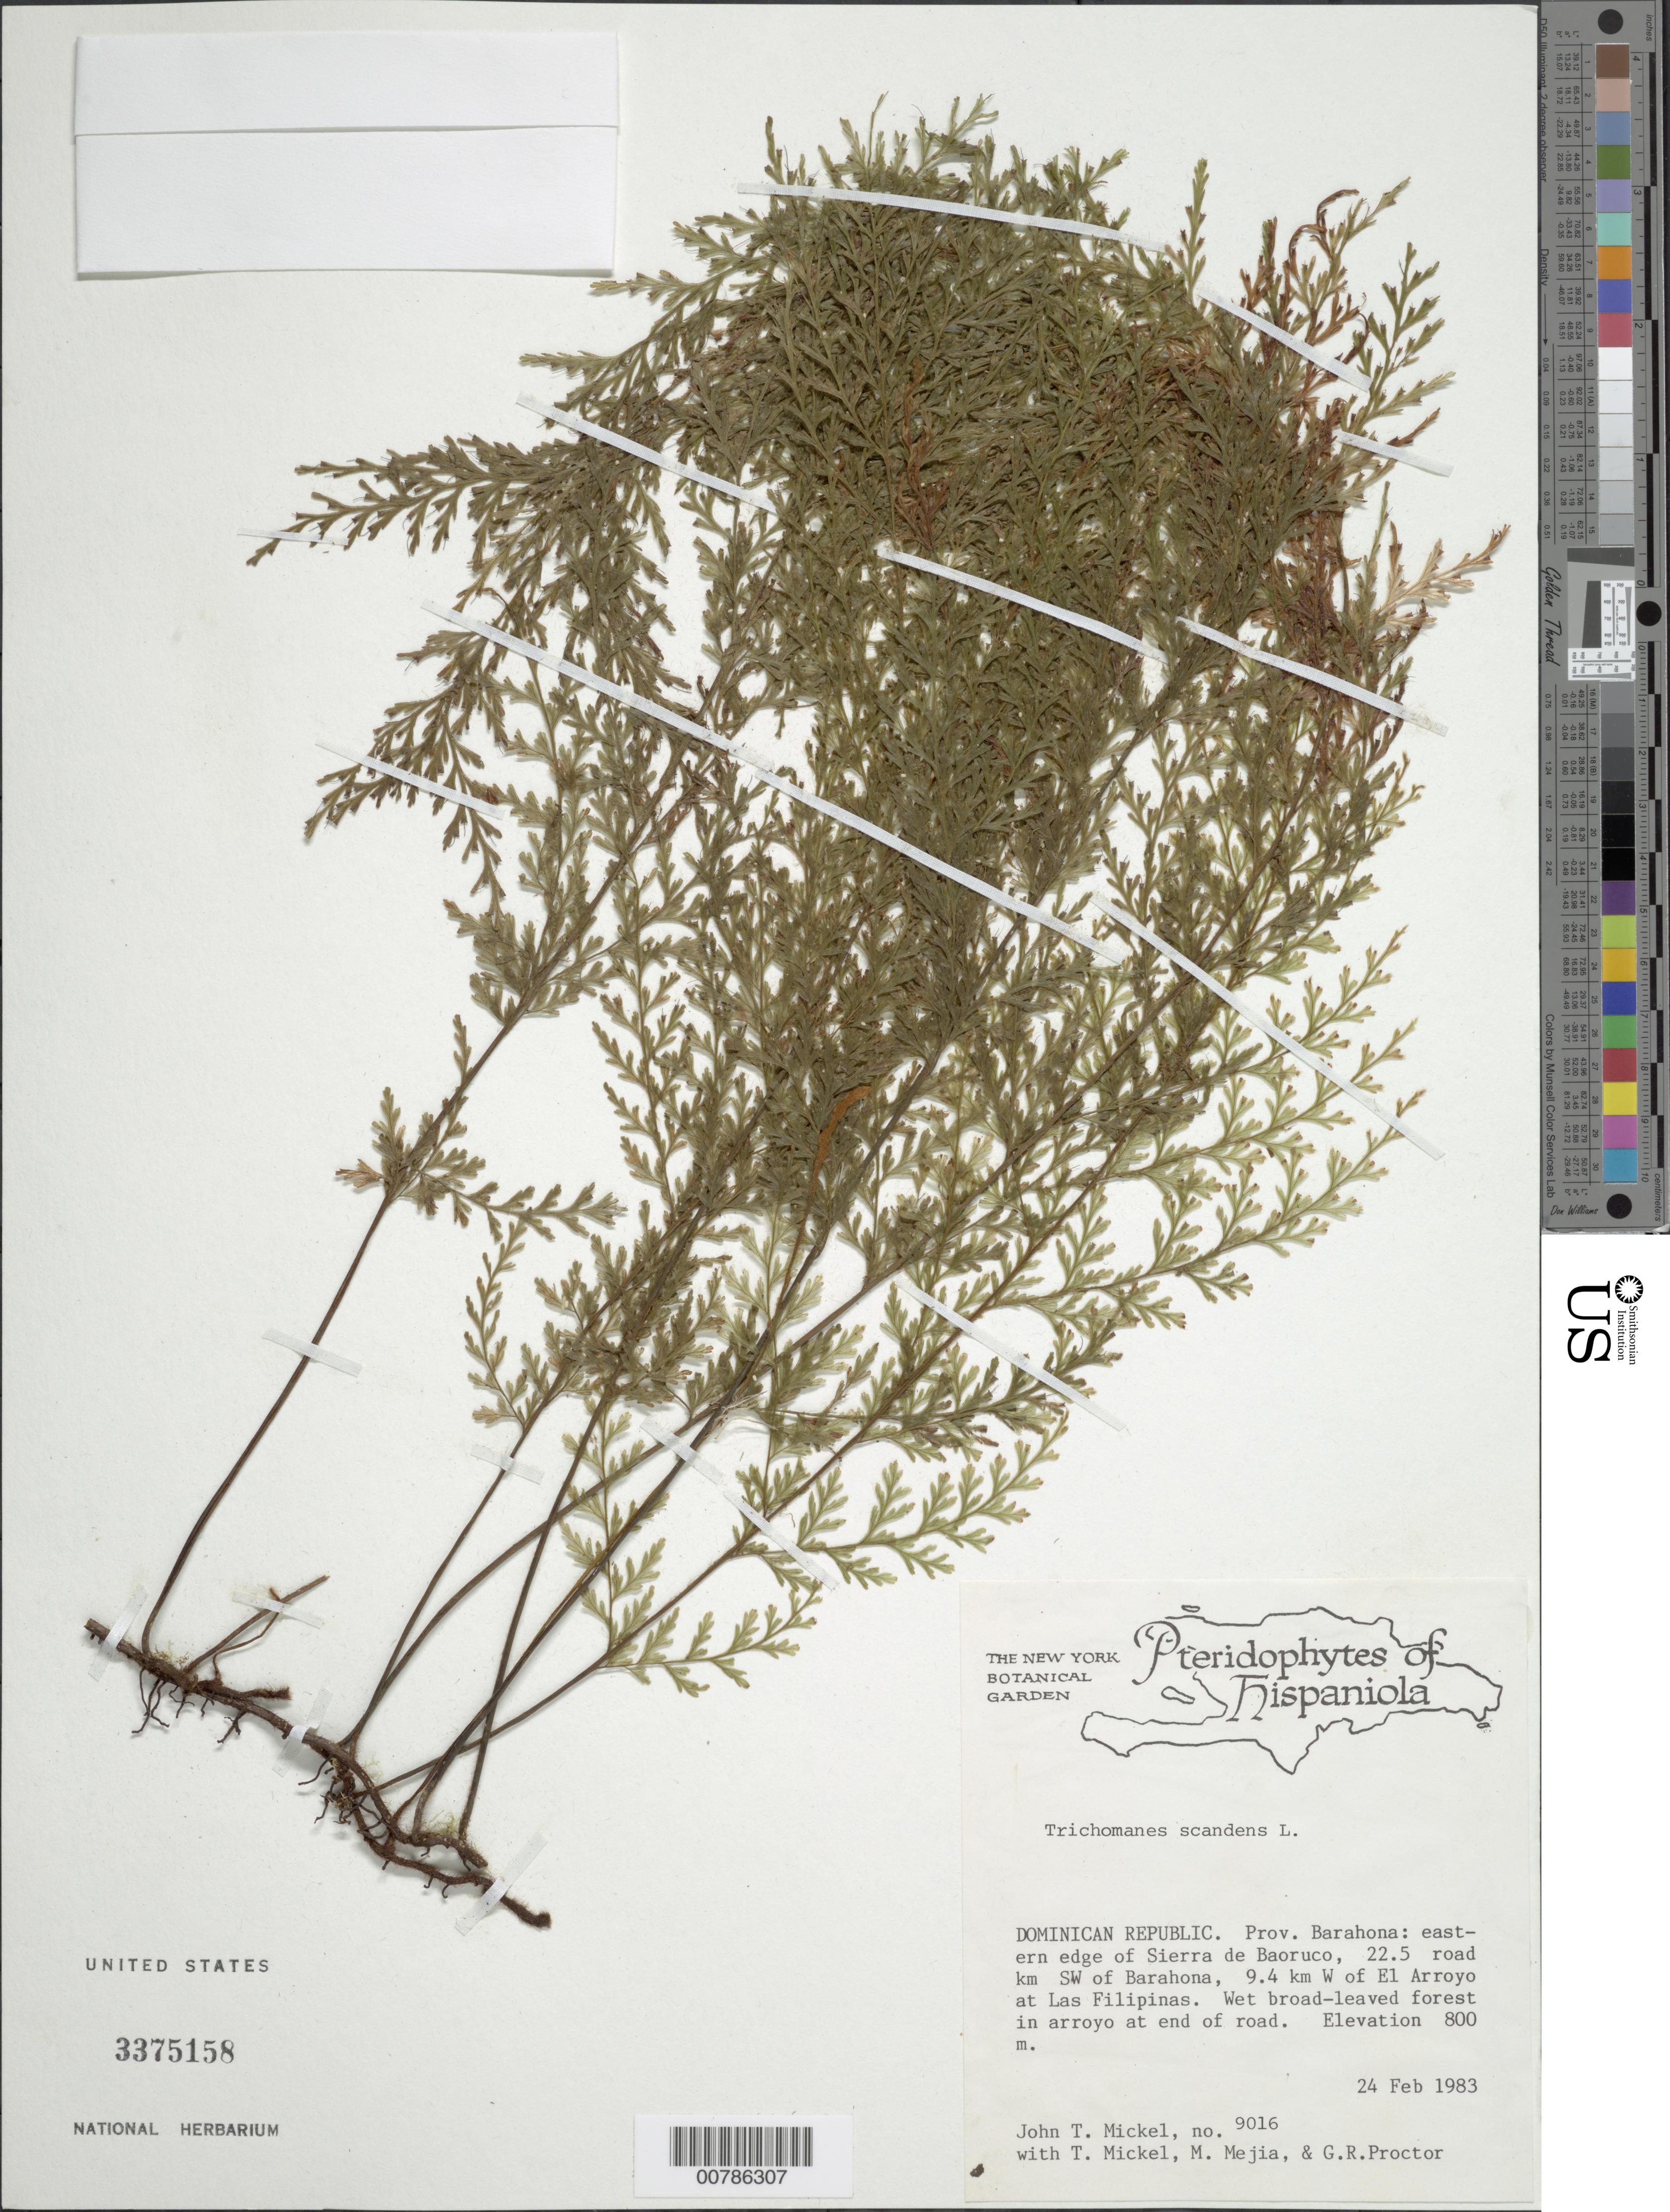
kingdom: Plantae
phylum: Tracheophyta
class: Polypodiopsida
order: Hymenophyllales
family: Hymenophyllaceae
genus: Trichomanes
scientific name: Trichomanes scandens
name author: L.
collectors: J. T. Mickel, T. Mickel, M. Mejia & G. R. Proctor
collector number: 9016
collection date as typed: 24 Feb 1983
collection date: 1983-02-24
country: Dominican Republic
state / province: Barahona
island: Hispaniola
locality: Sierra de Baoruco, eastern edge, 22.5 road km SW of Barahona, 9.4 km W of El Arryo at Las Filipinas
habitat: Wet broad-leaved forest in arroyo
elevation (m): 800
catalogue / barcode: US 3375158